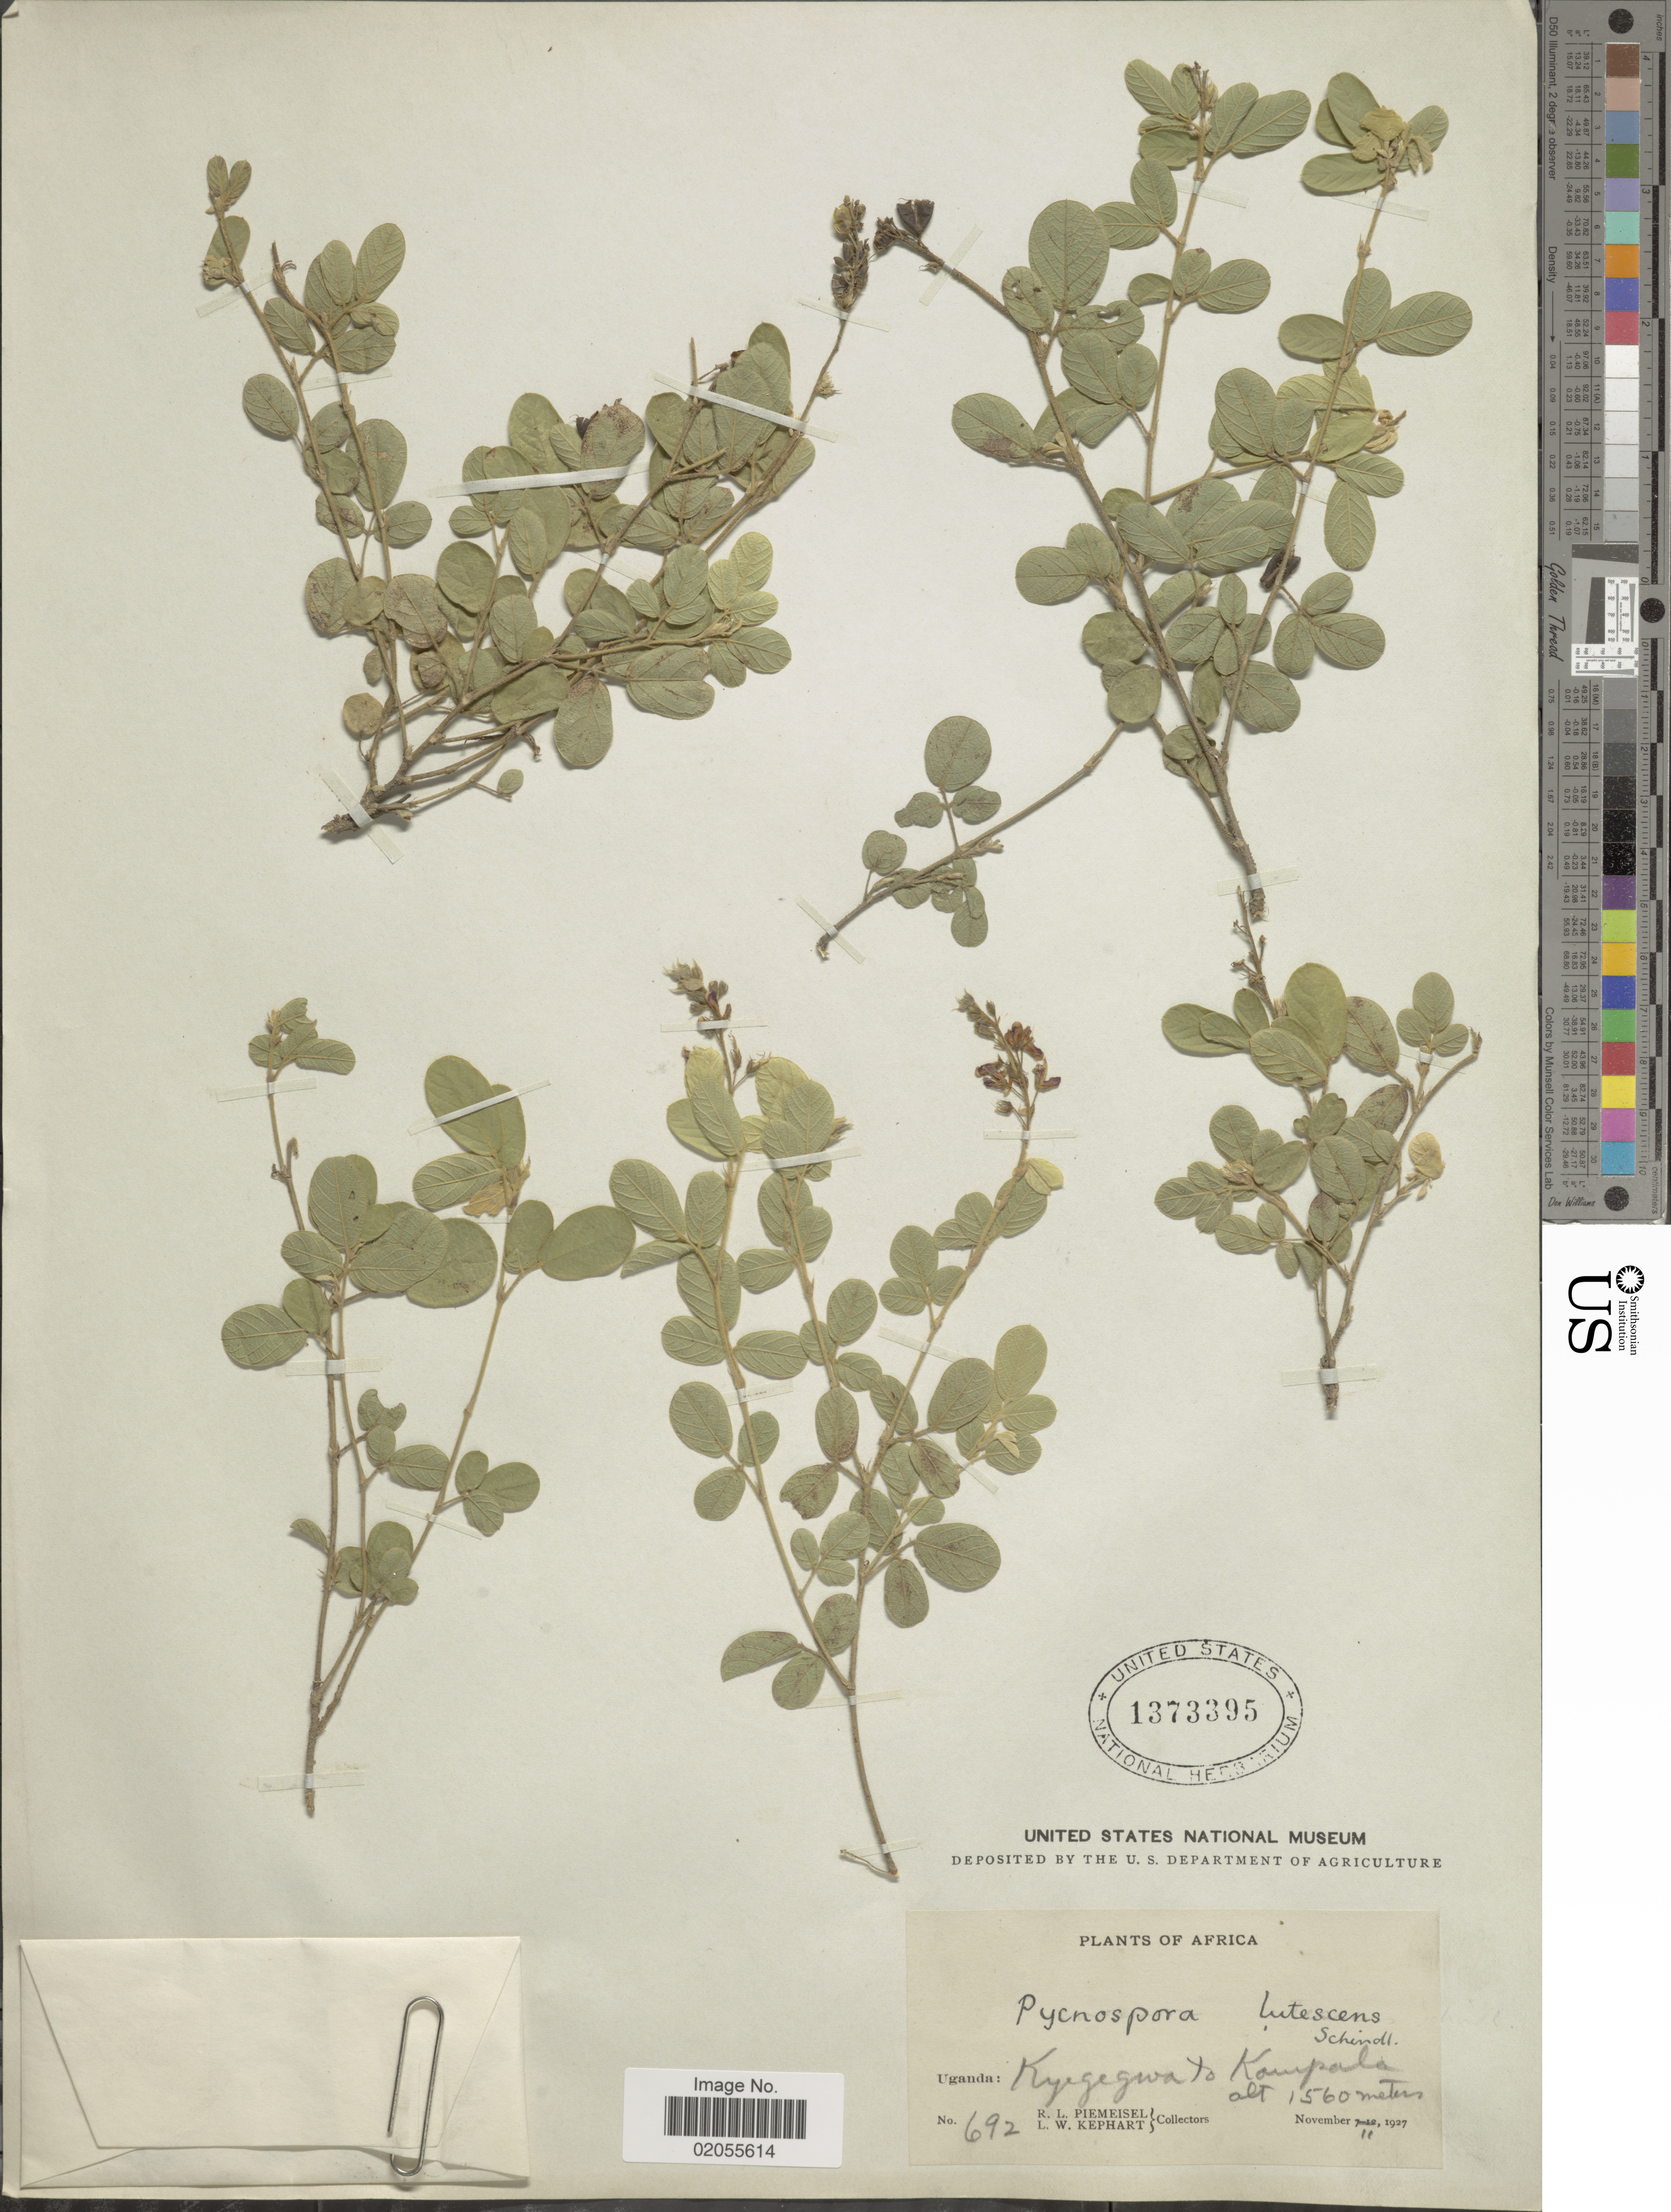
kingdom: Plantae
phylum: Tracheophyta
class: Magnoliopsida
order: Fabales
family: Fabaceae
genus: Pycnospora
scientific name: Pycnospora lutescens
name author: (Poir.) Schindl.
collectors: R. L. Piemeisel & L. W. Kephart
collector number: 692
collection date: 1927-11-11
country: Uganda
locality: Kyegegwa to Kampala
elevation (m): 1560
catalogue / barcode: US 1373395